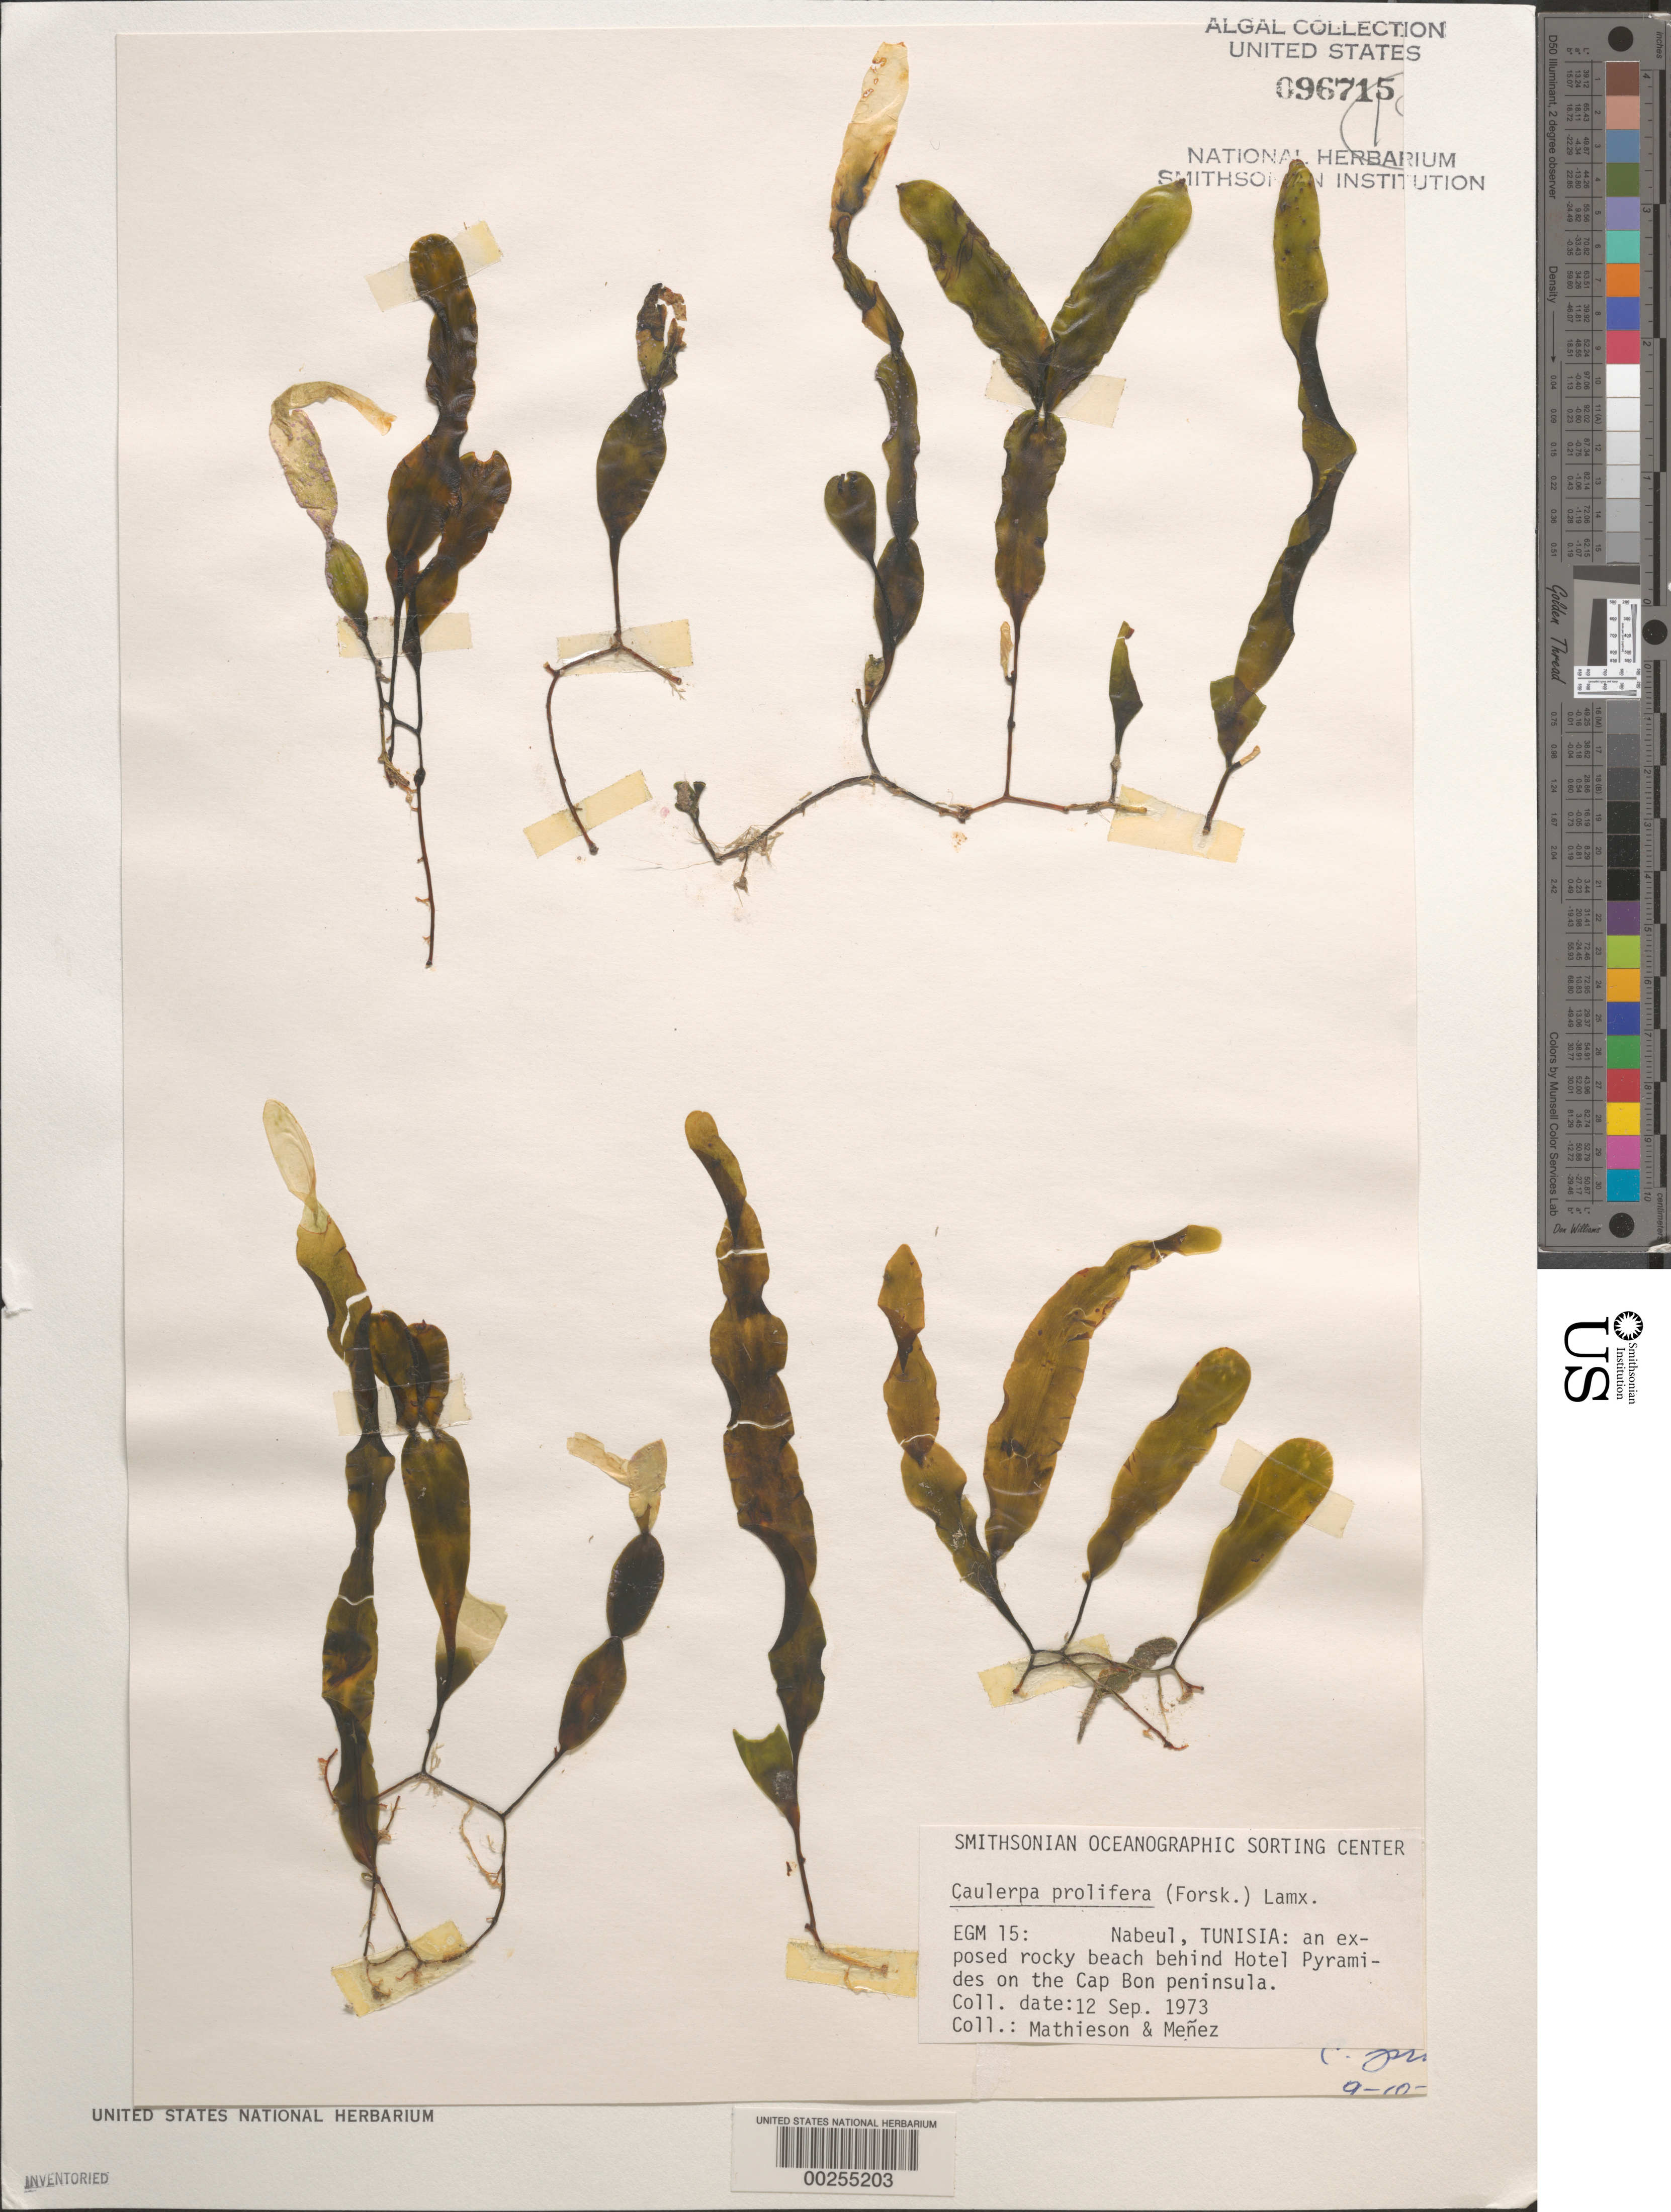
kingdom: Plantae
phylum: Chlorophyta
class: Ulvophyceae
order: Bryopsidales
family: Caulerpaceae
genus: Caulerpa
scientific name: Caulerpa prolifera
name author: (Forssk.) J.V.Lamouroux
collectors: R. Mathieson & Meñez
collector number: EGM 15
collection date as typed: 12 Sep 1973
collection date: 1973-09-12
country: Tunisia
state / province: Nabeul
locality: Nabeul, behind hotel pyramid, cap bon peninsula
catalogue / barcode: US 96715